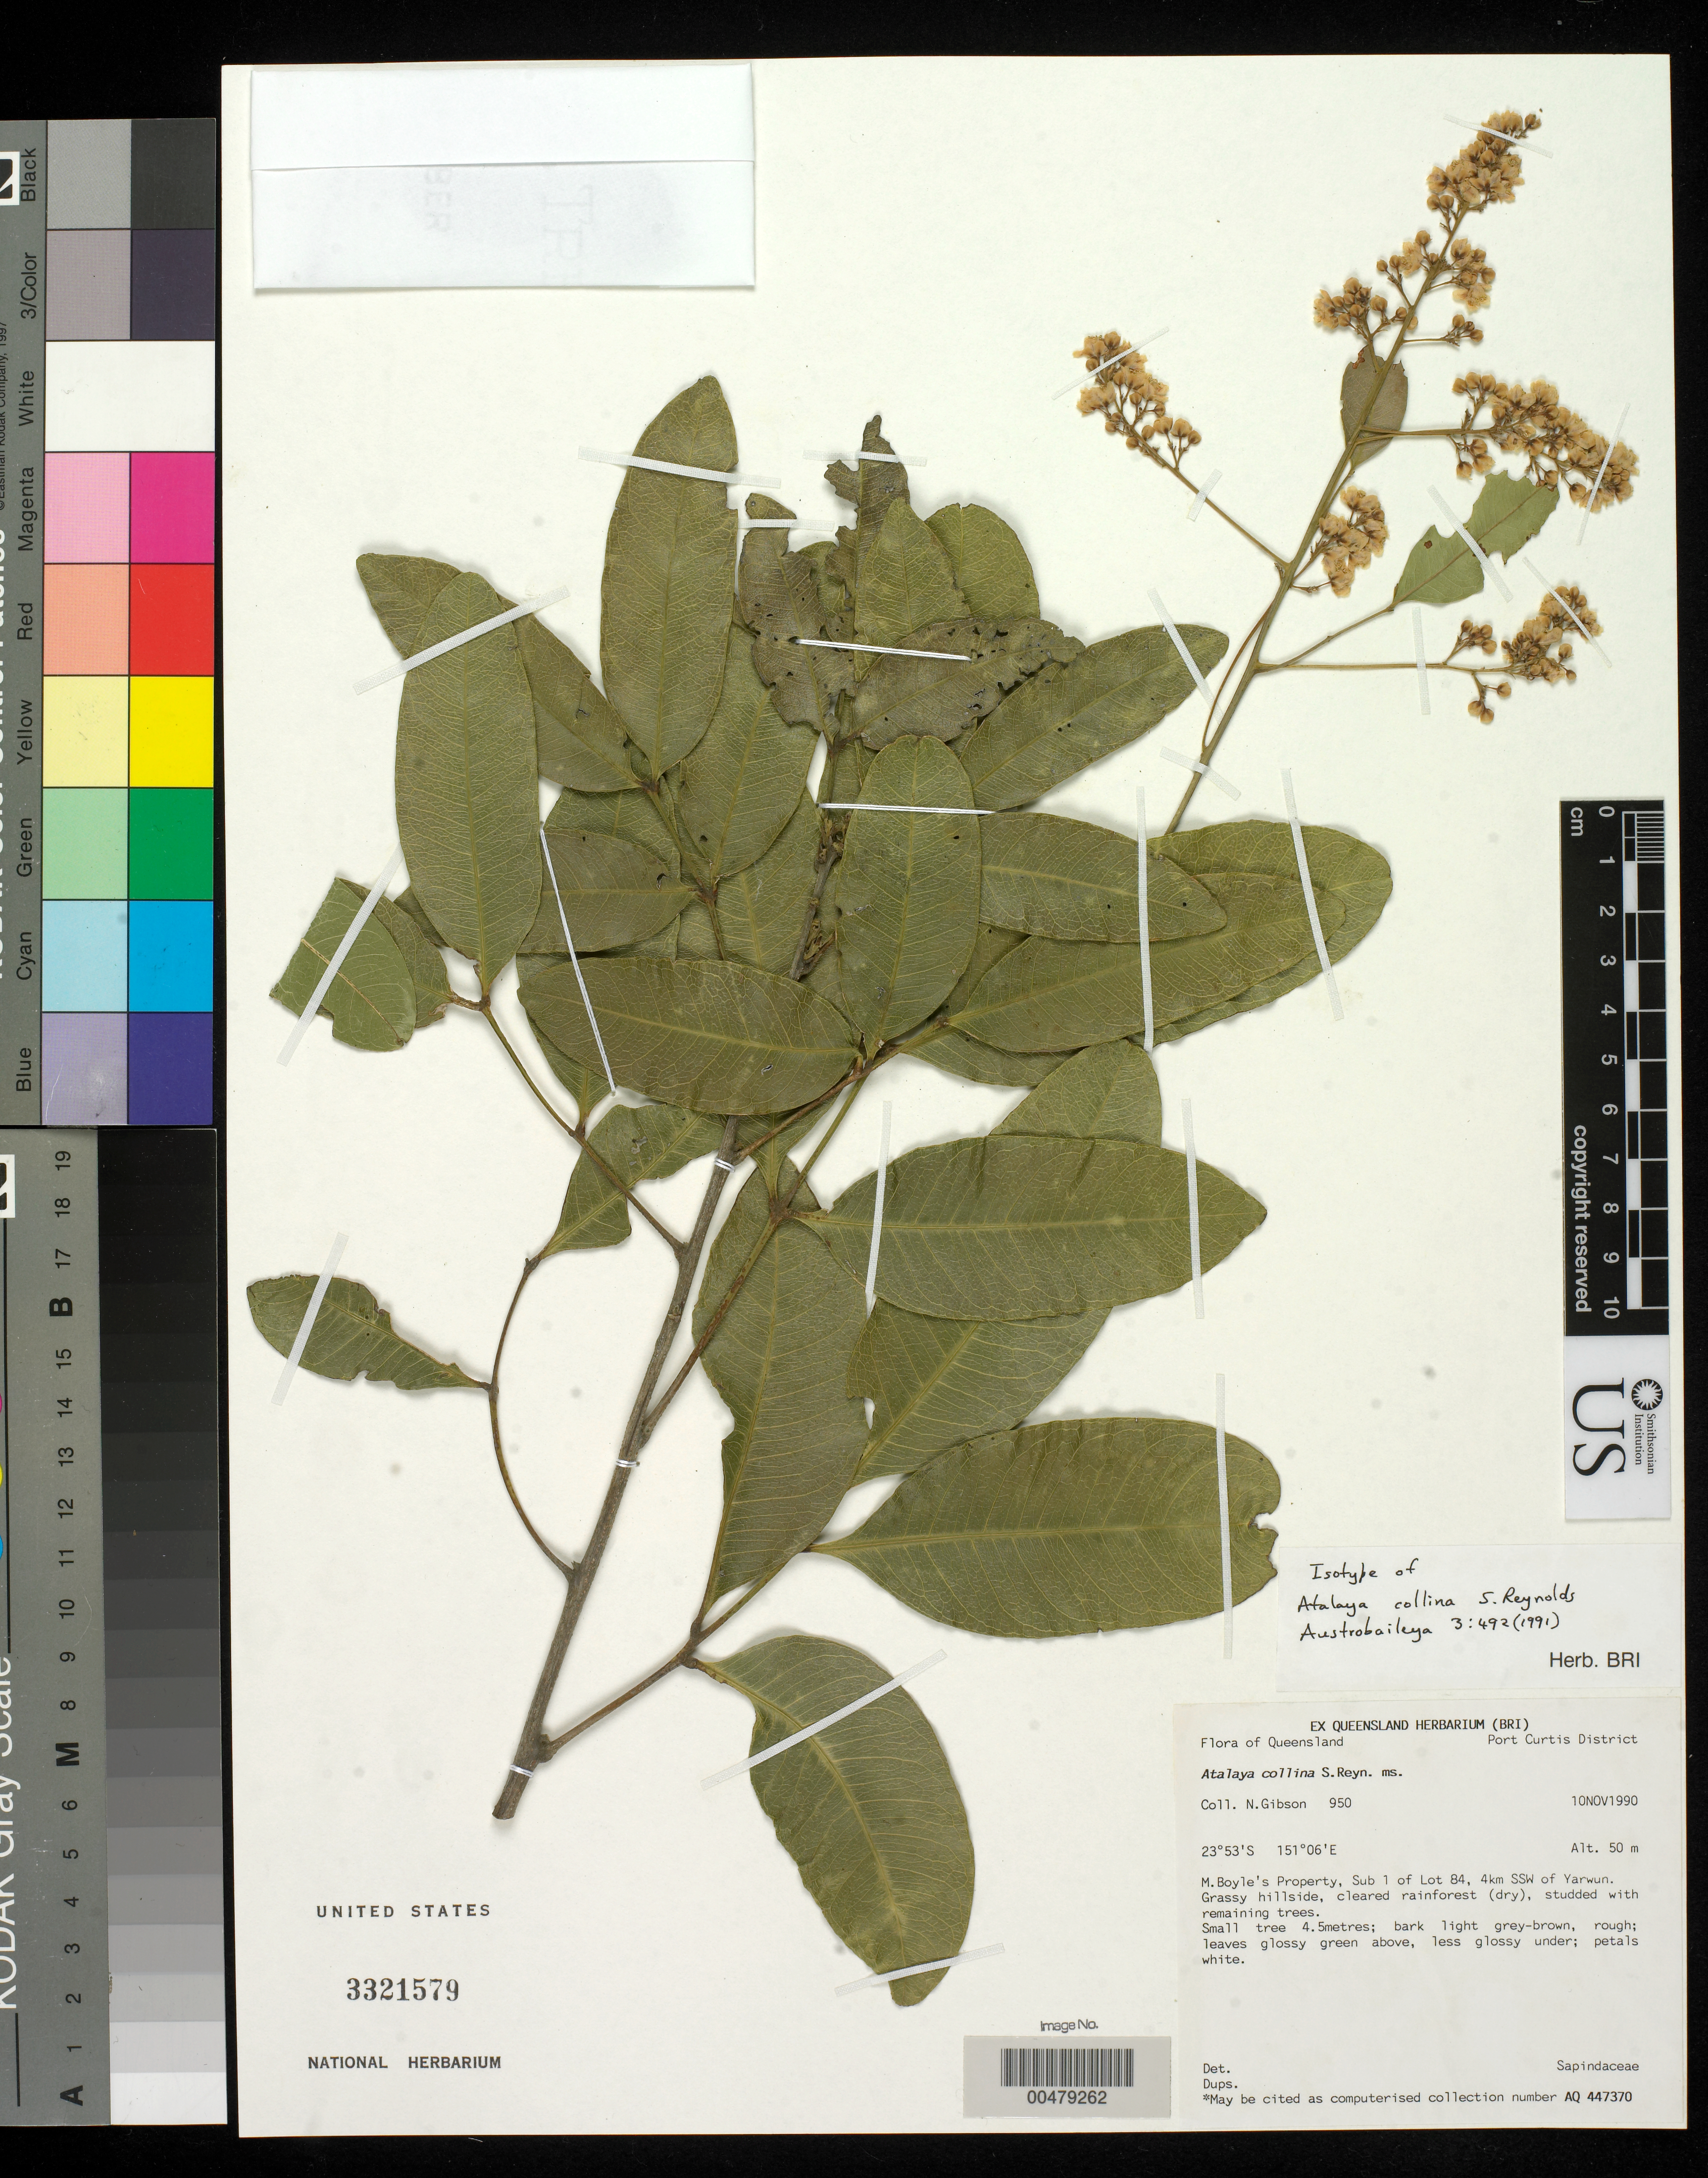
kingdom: Plantae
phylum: Tracheophyta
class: Magnoliopsida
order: Sapindales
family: Sapindaceae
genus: Atalaya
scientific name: Atalaya collina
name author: Reynolds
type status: Isotype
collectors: N. Gibson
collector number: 950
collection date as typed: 10 Nov 1990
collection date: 1990-11-10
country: Australia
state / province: Queensland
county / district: Port Curtis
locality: M. Boyle's property, sub 1 of lot 84, 4 km SSW of Yarwun.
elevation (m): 50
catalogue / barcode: US 3321579